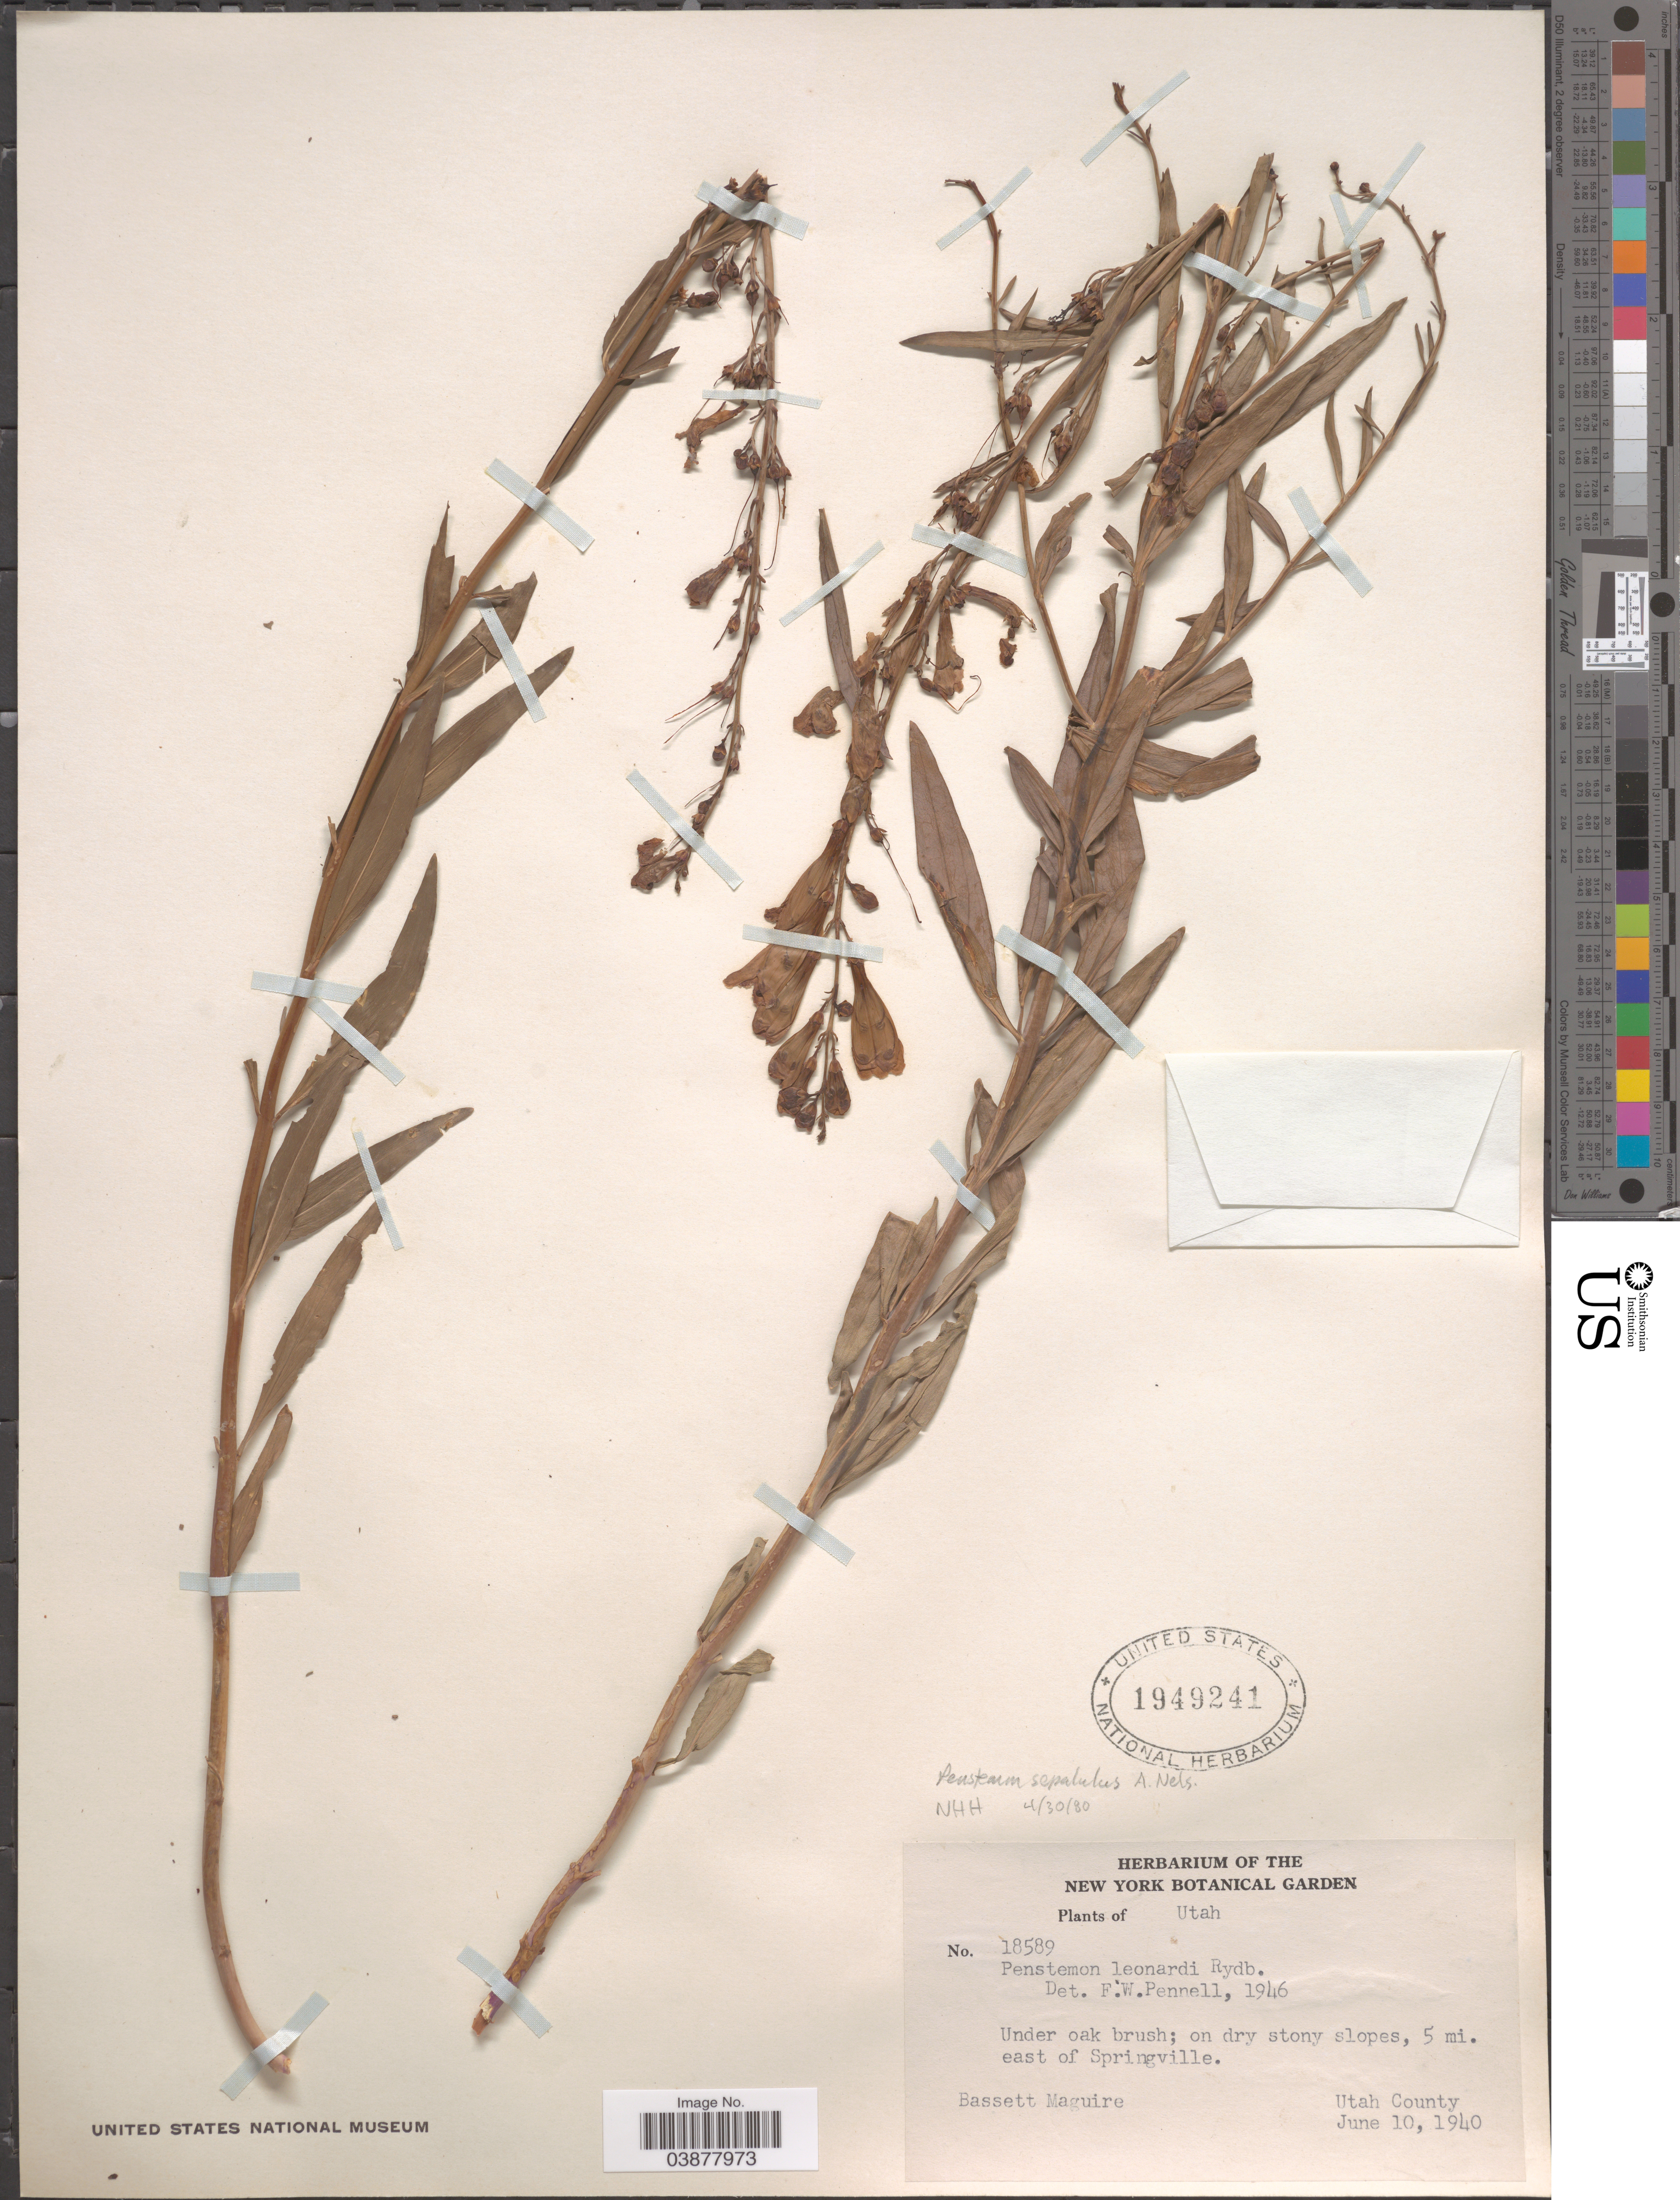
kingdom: Plantae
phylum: Tracheophyta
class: Magnoliopsida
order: Lamiales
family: Plantaginaceae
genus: Penstemon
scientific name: Penstemon sepalulus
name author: A. Nelson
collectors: B. Maguire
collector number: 18589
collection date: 1940-06-10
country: United States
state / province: Utah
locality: Under oak brush; on dry stony slopes, 5 mi. east of Springville. Utah County.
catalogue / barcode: US 1949241